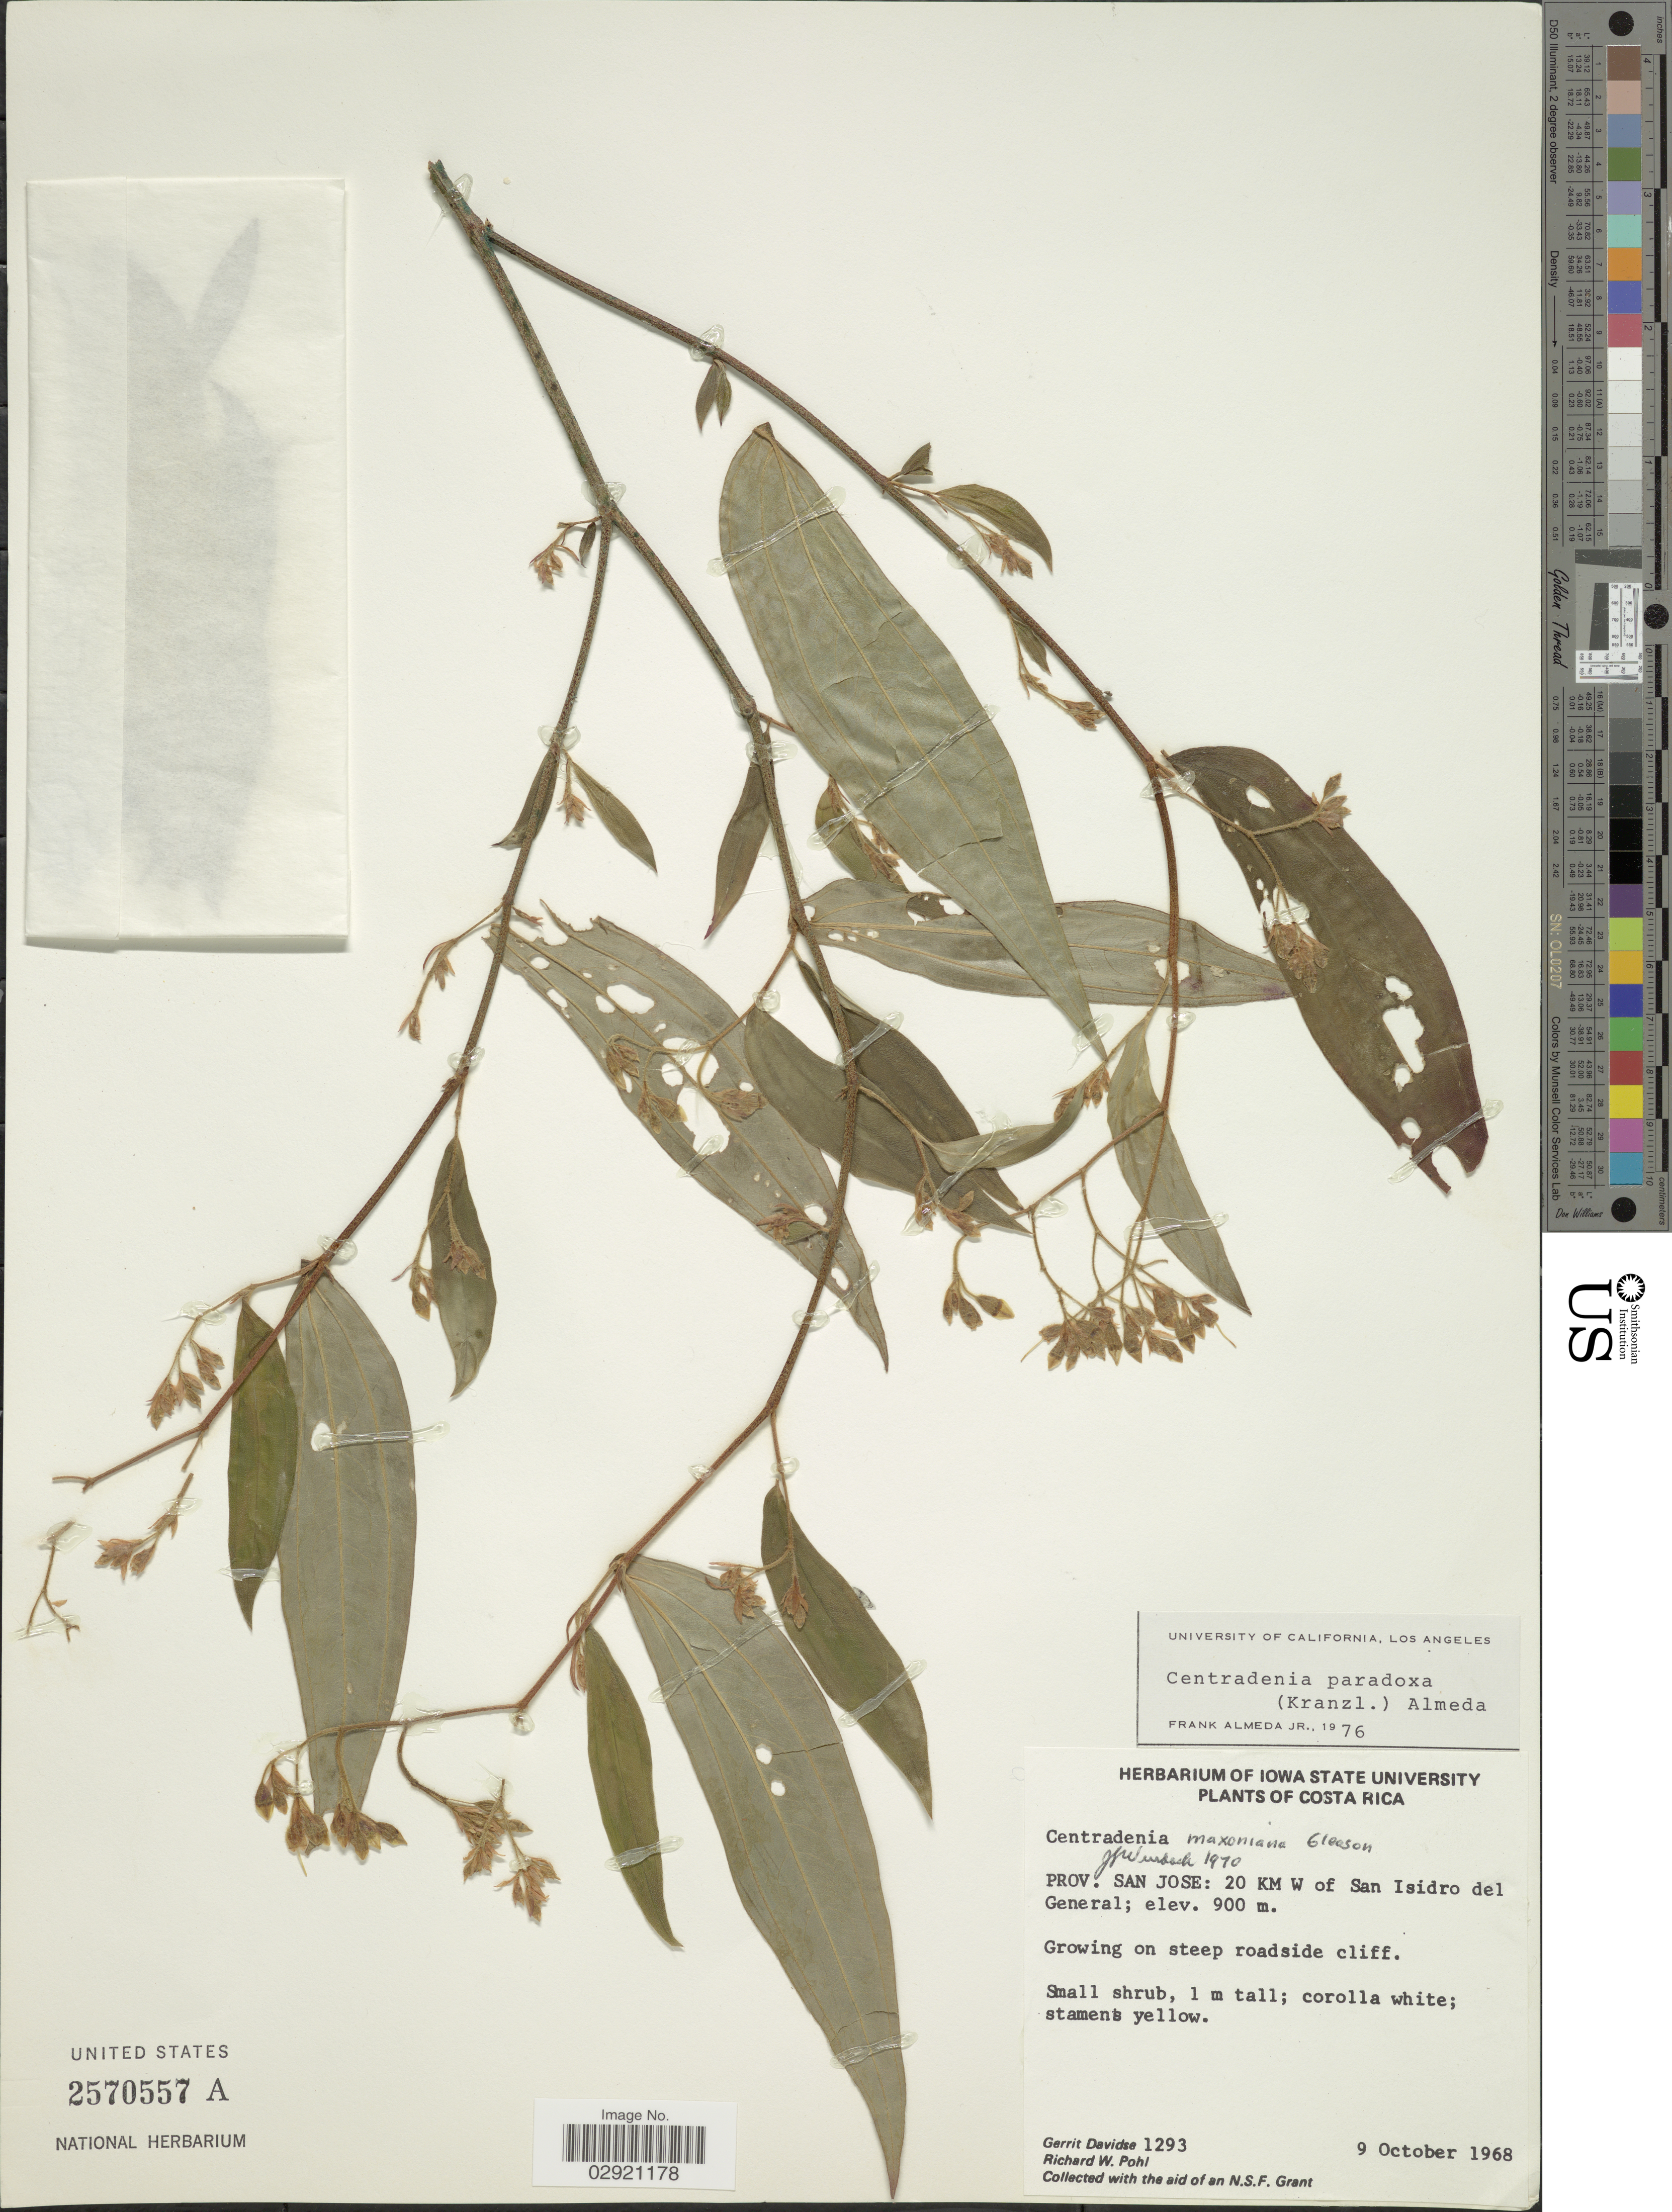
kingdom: Plantae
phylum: Tracheophyta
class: Magnoliopsida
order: Myrtales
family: Melastomataceae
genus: Centradenia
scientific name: Centradenia paradoxa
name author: (Kraenzl.) Almeda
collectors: G. Davidse & R. W. Pohl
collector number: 1293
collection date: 1968-10-09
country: Costa Rica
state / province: San José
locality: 20 KM W of San Isidro del General.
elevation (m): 900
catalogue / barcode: US 2570557A